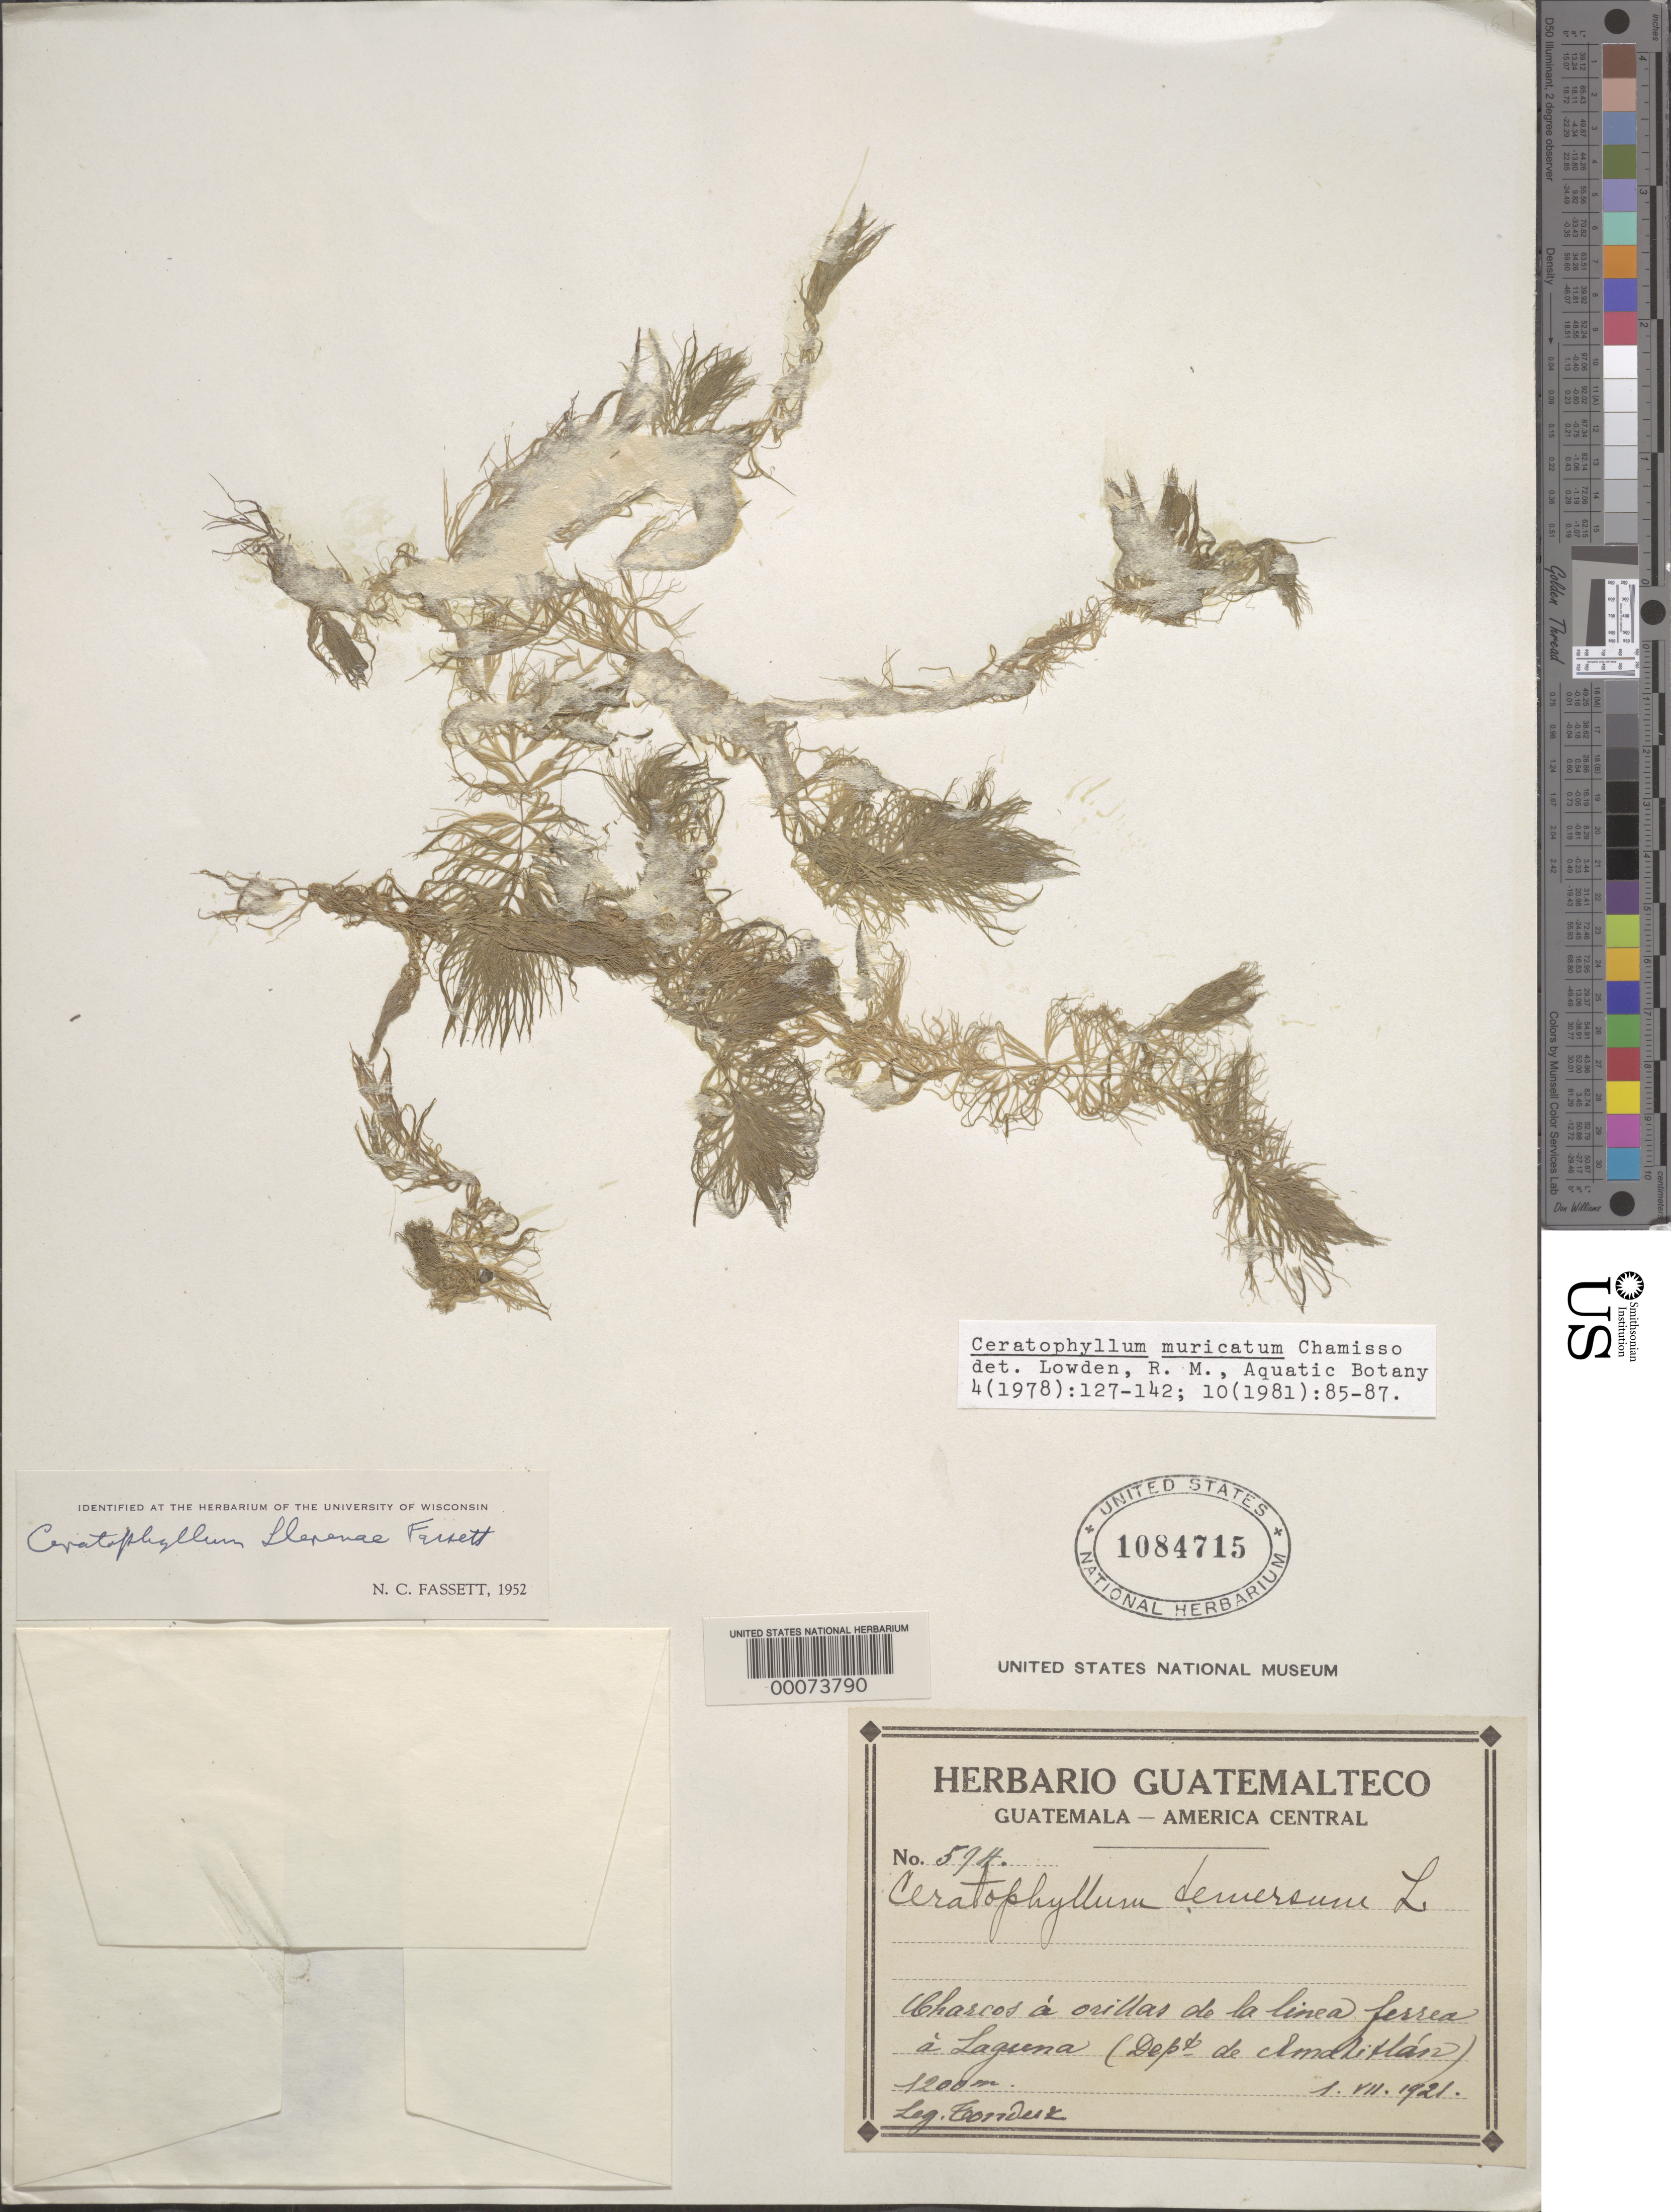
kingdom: Plantae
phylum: Tracheophyta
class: Magnoliopsida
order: Ceratophyllales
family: Ceratophyllaceae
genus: Ceratophyllum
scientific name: Ceratophyllum muricatum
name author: Cham.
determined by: Lowden, R. M.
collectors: Tonduz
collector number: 594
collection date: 1921-07-01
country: Guatemala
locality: Charcos á orillas de la linea ferrea á Laguna (Dept de Amatitlán).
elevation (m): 1200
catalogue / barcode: US 1084715